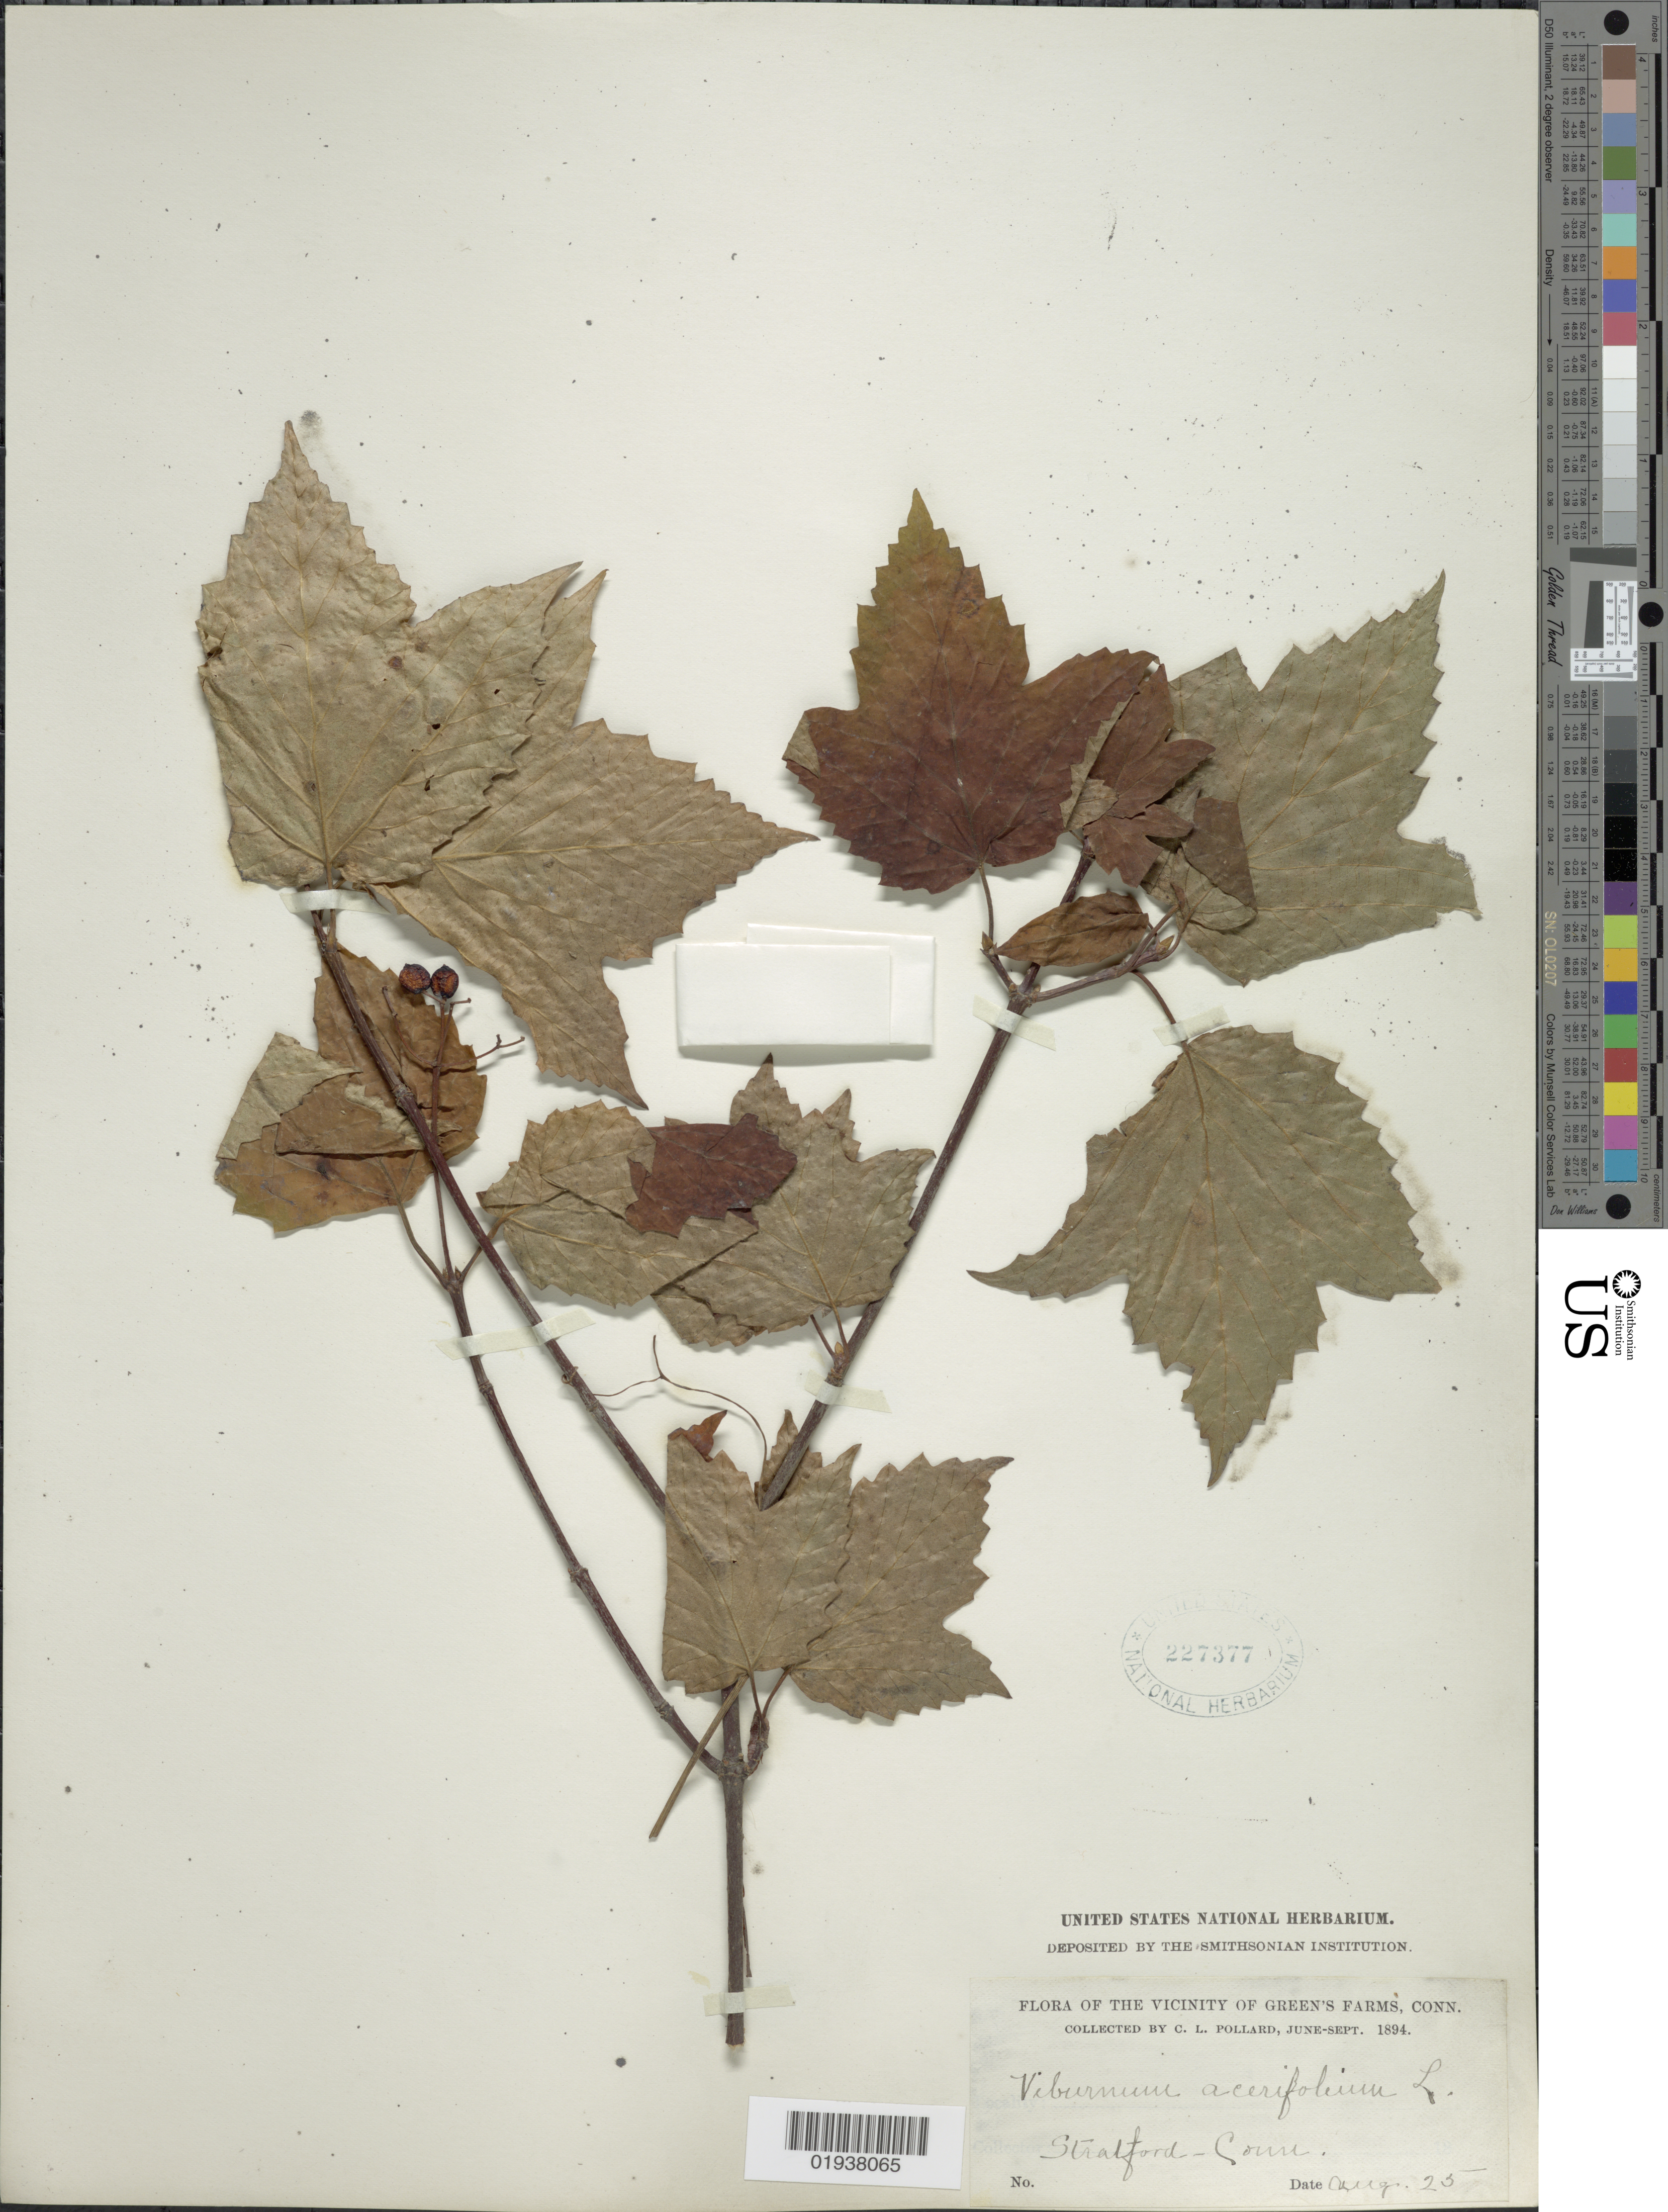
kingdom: Plantae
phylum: Tracheophyta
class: Magnoliopsida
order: Dipsacales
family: Viburnaceae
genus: Viburnum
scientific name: Viburnum acerifolium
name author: L.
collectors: C. L. Pollard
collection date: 1894-08-25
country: United States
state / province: Connecticut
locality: Vicinity of Green's Farms. Stratford.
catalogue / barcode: US 227377